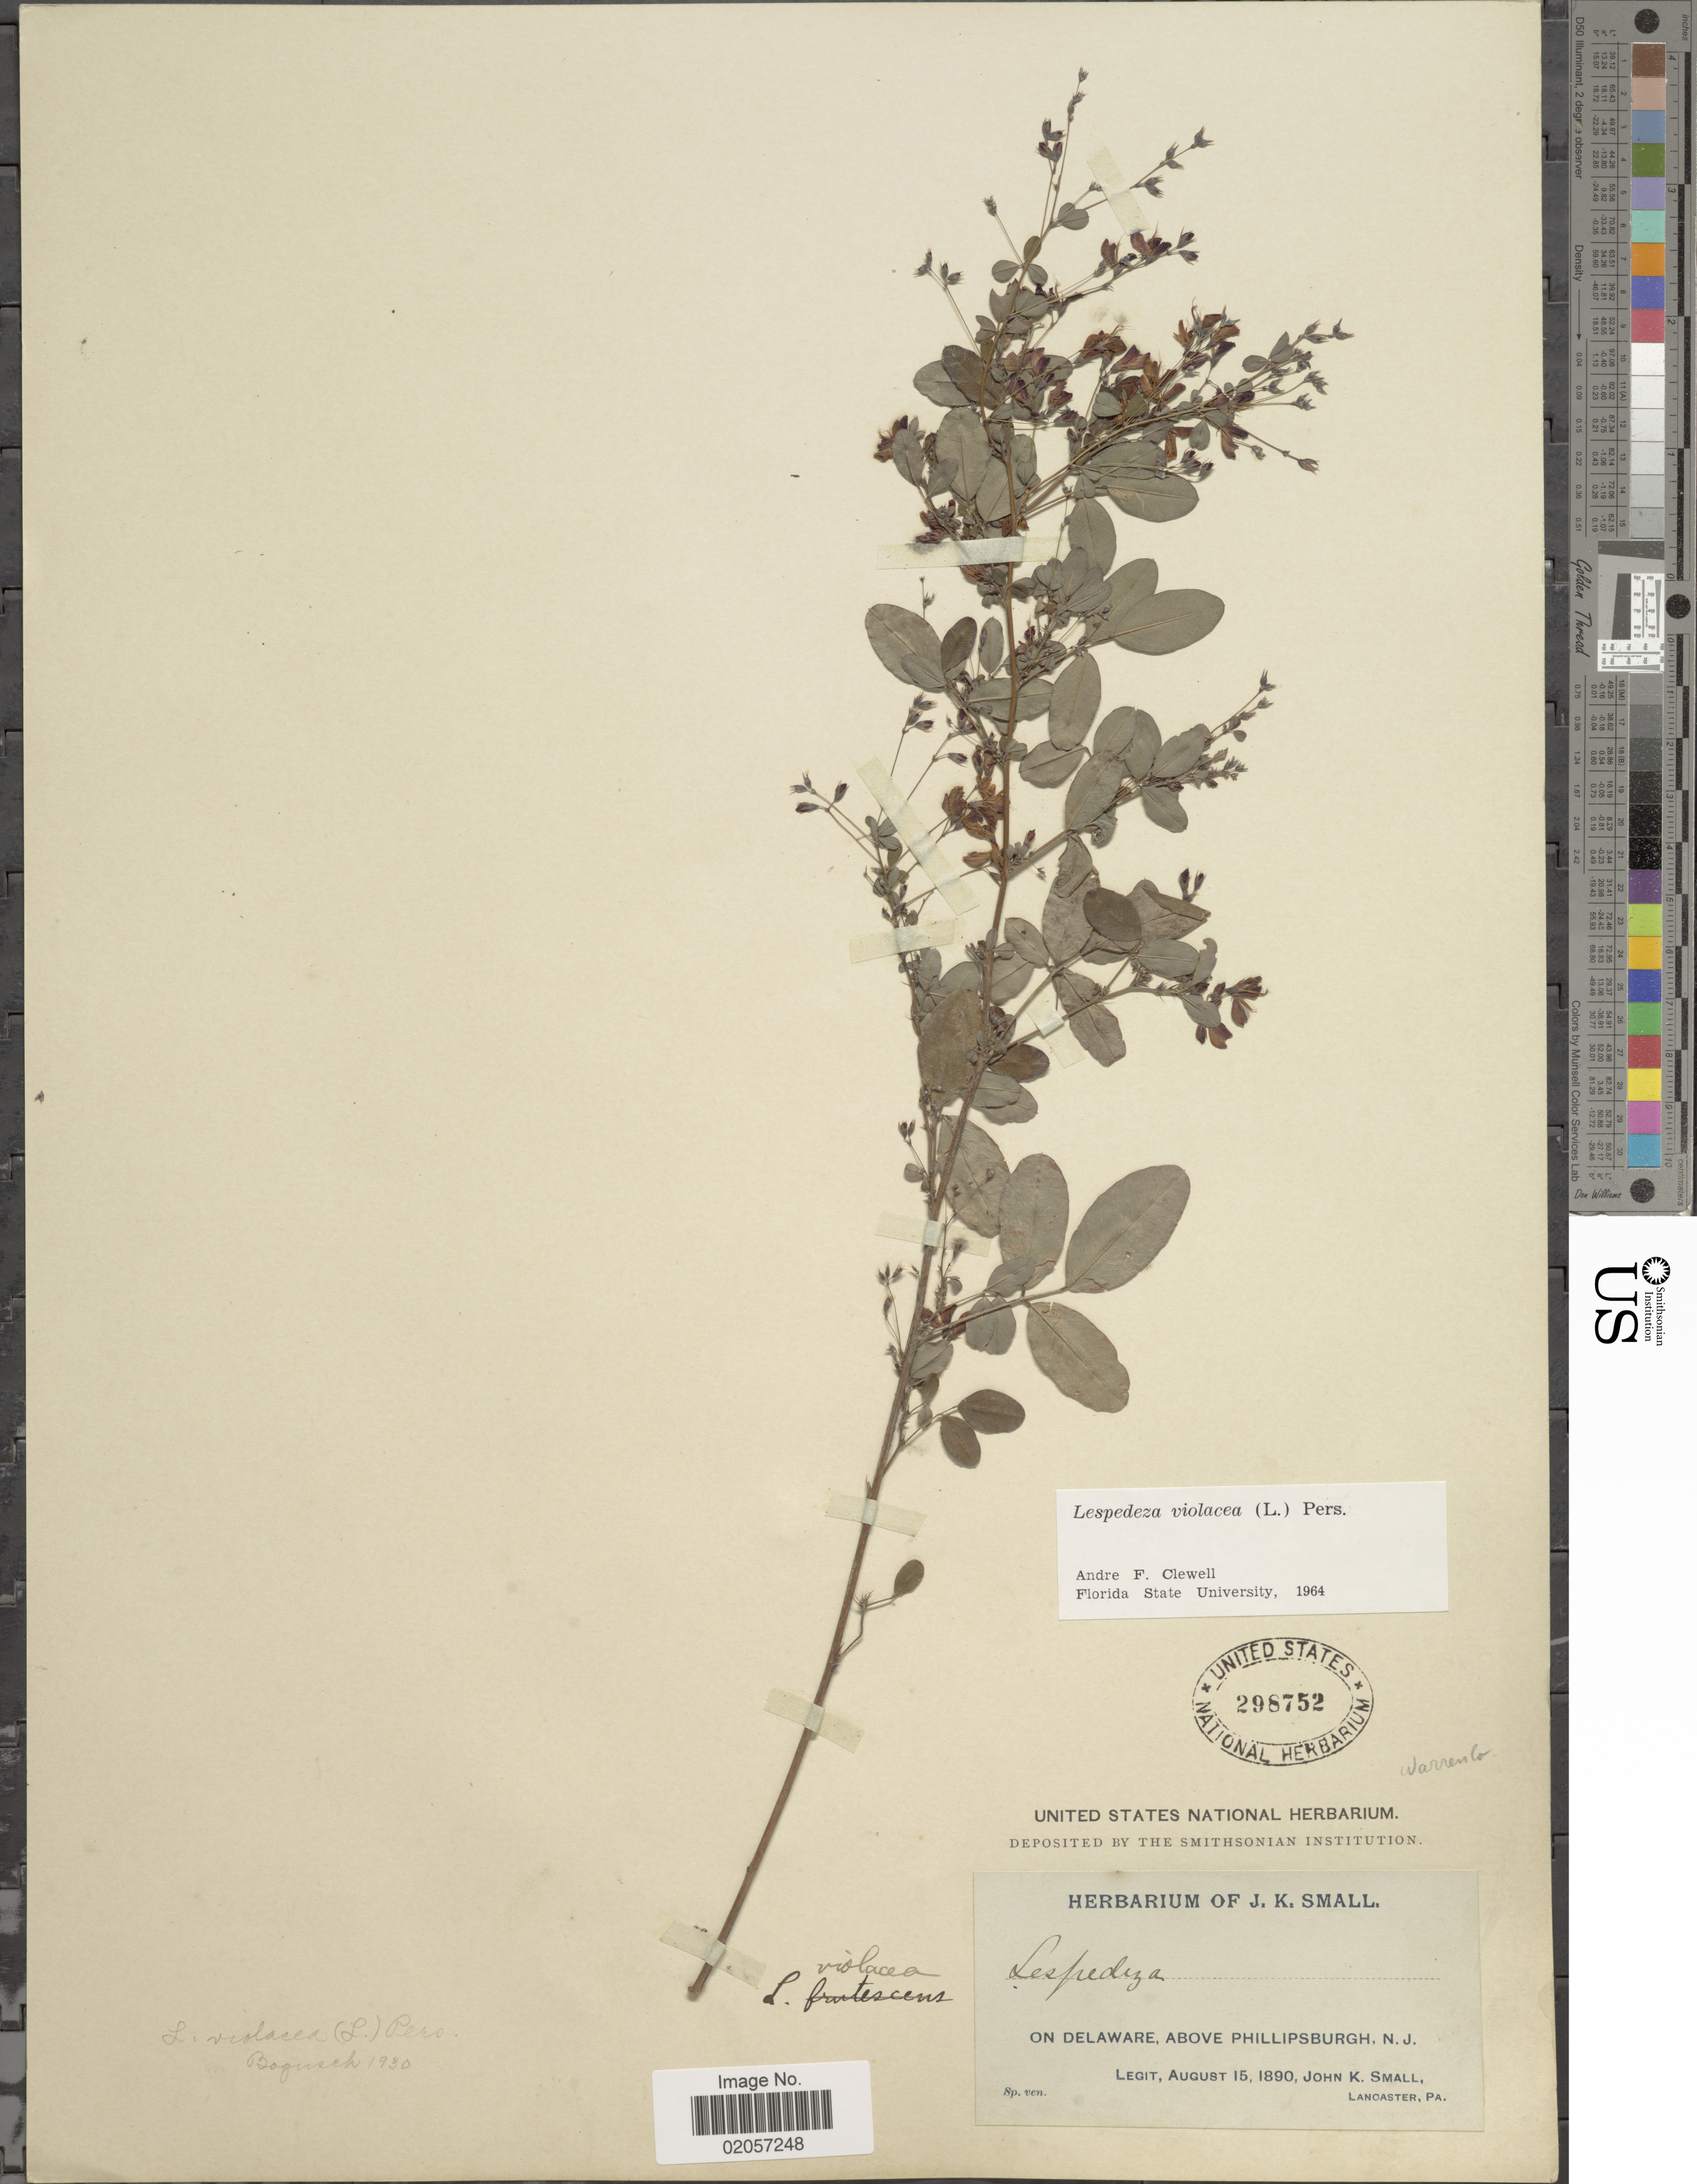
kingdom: Plantae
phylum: Tracheophyta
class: Magnoliopsida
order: Fabales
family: Fabaceae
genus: Lespedeza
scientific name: Lespedeza violacea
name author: (L.) Pers.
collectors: J. K. Small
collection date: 1890-08-15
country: United States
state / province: New Jersey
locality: On Delaware, above Phillipsburgh, N.J.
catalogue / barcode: US 298752